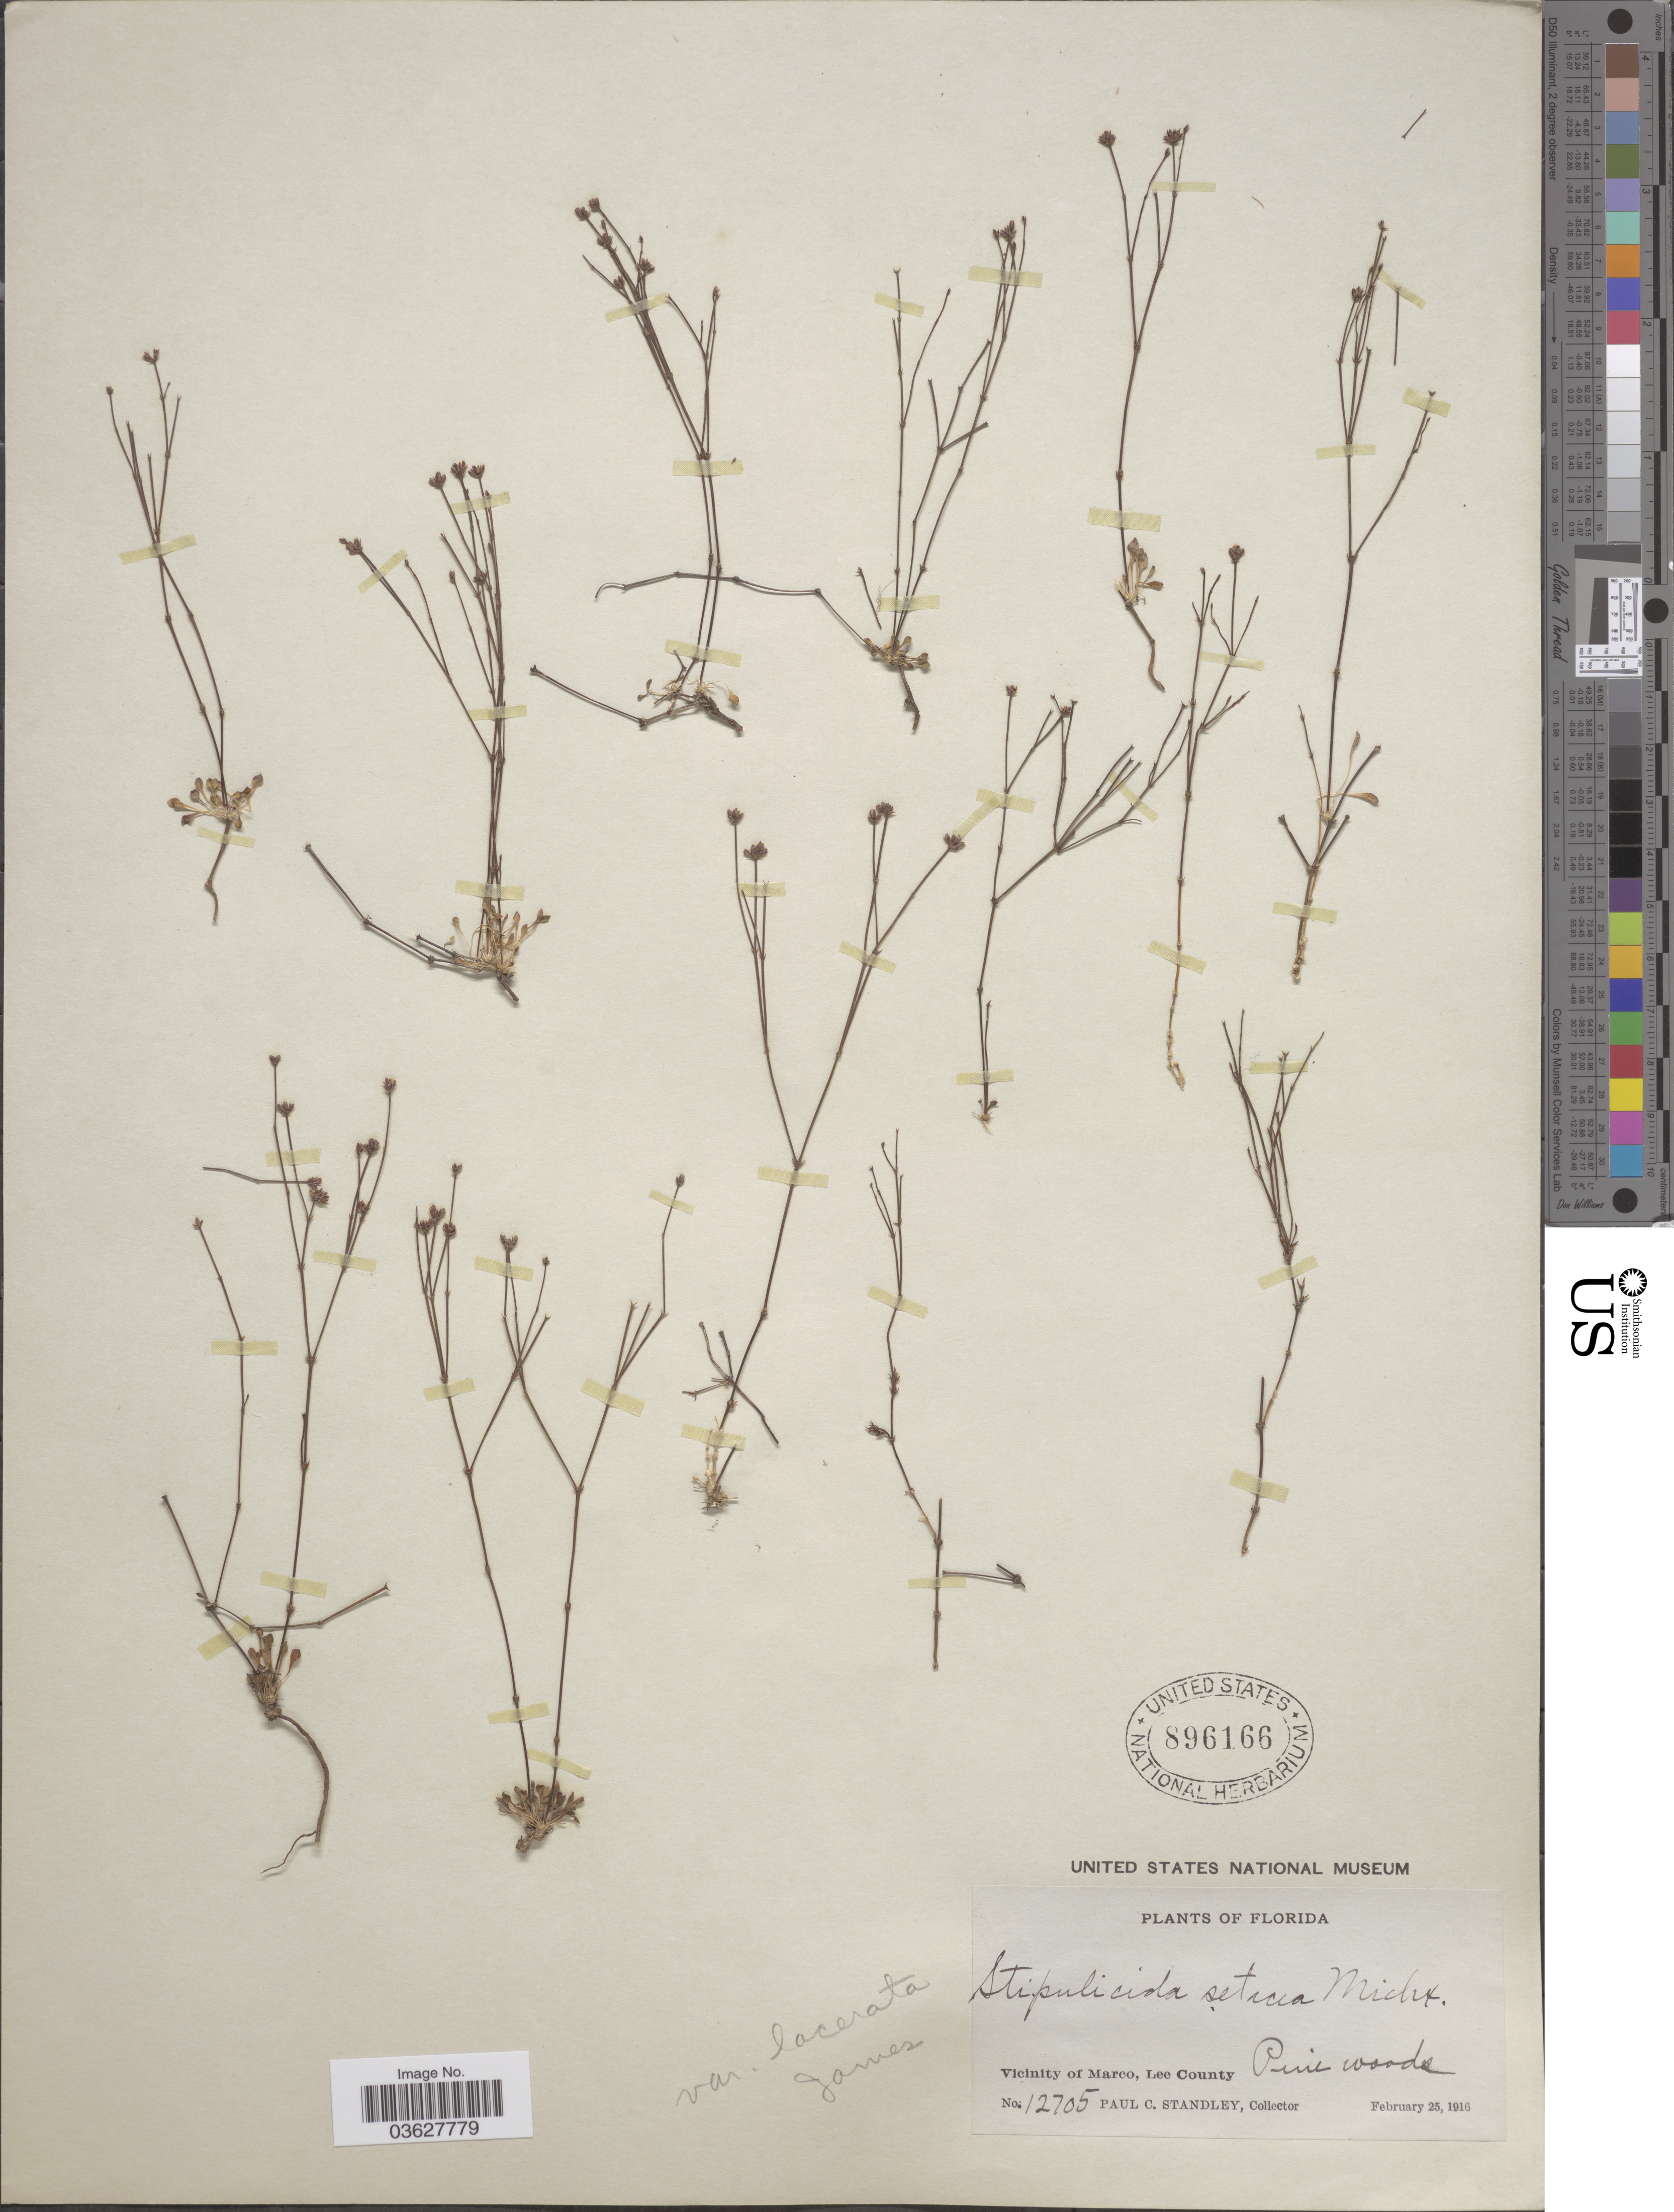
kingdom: Plantae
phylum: Tracheophyta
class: Magnoliopsida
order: Caryophyllales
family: Caryophyllaceae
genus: Stipulicida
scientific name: Stipulicida setacea var. lacerata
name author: C. W. James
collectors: P. C. Standley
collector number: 12705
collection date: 1916-02-25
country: United States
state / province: Florida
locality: Vicinity of Marco, Lee County.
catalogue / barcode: US 896166